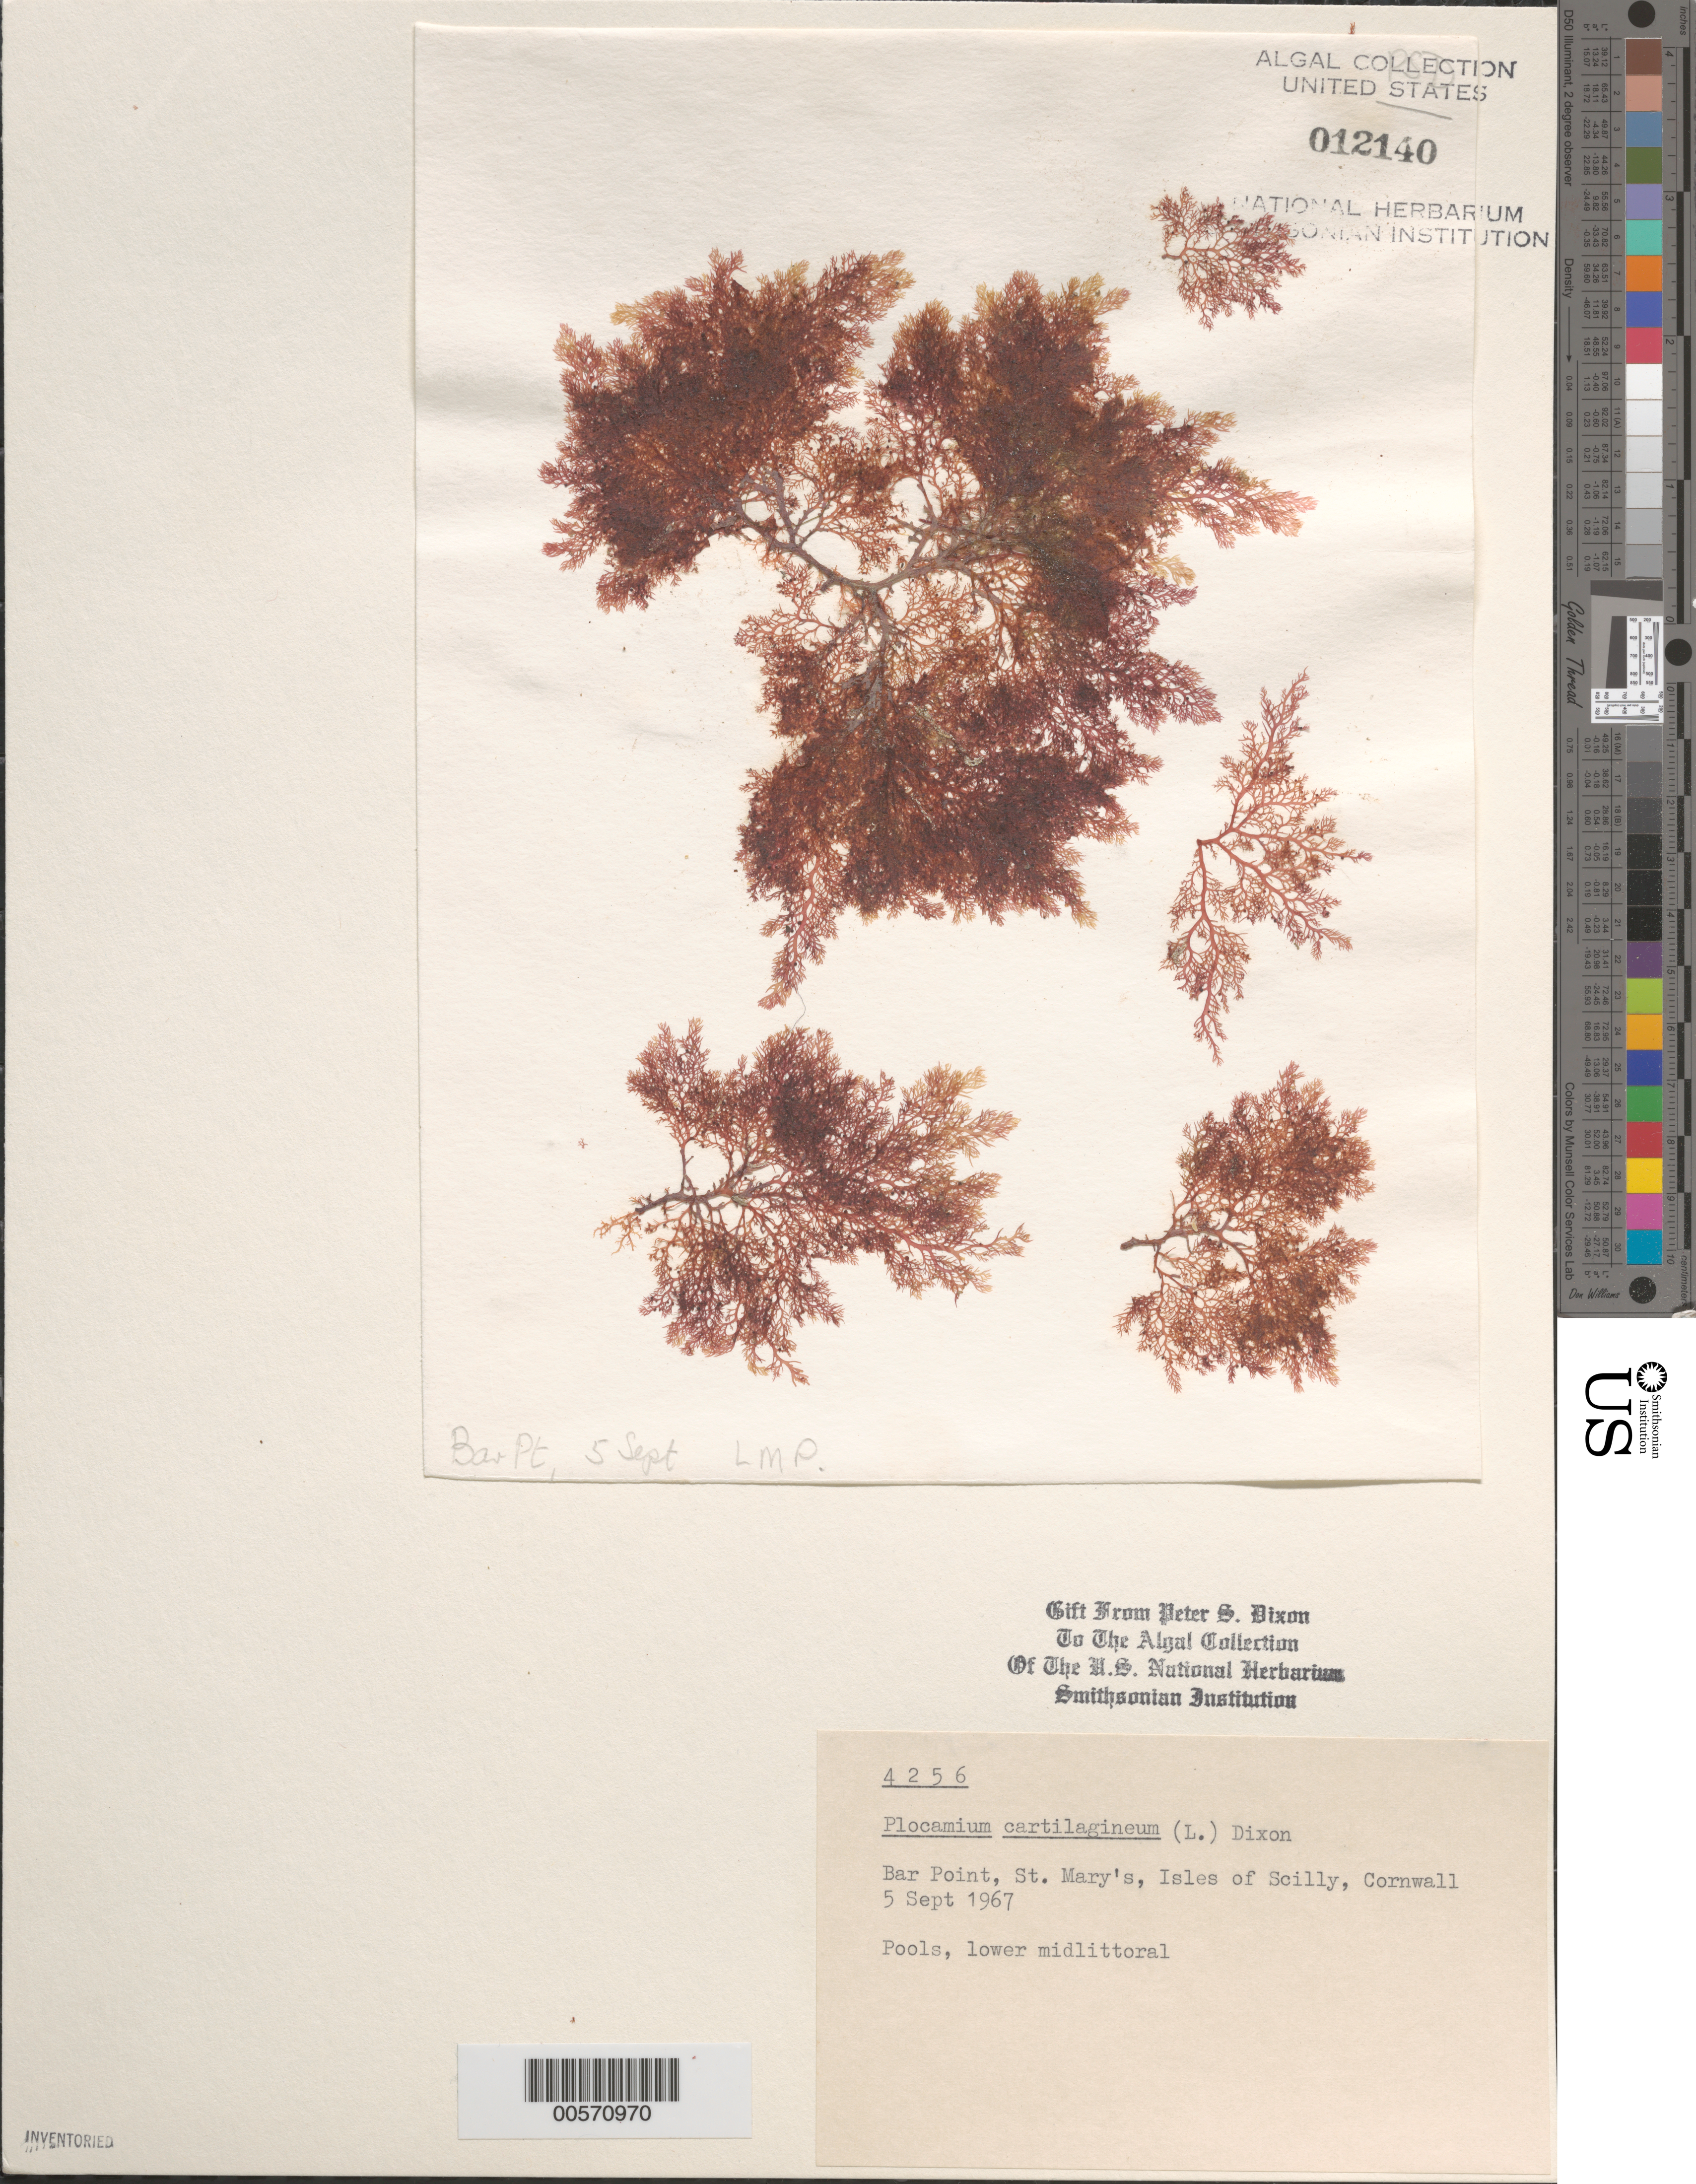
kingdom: Plantae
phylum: Rhodophyta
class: Florideophyceae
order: Plocamiales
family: Plocamiaceae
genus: Plocamium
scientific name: Plocamium cartilagineum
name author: (L.) P.S. Dixon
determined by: Dixon, P. S.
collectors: P. S. Dixon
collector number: PSD 4256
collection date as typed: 05 Sep 1967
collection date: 1967-09-05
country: United Kingdom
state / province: England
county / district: Council of the Isles of Scilly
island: St. Mary's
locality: Bar Point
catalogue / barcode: US 12140